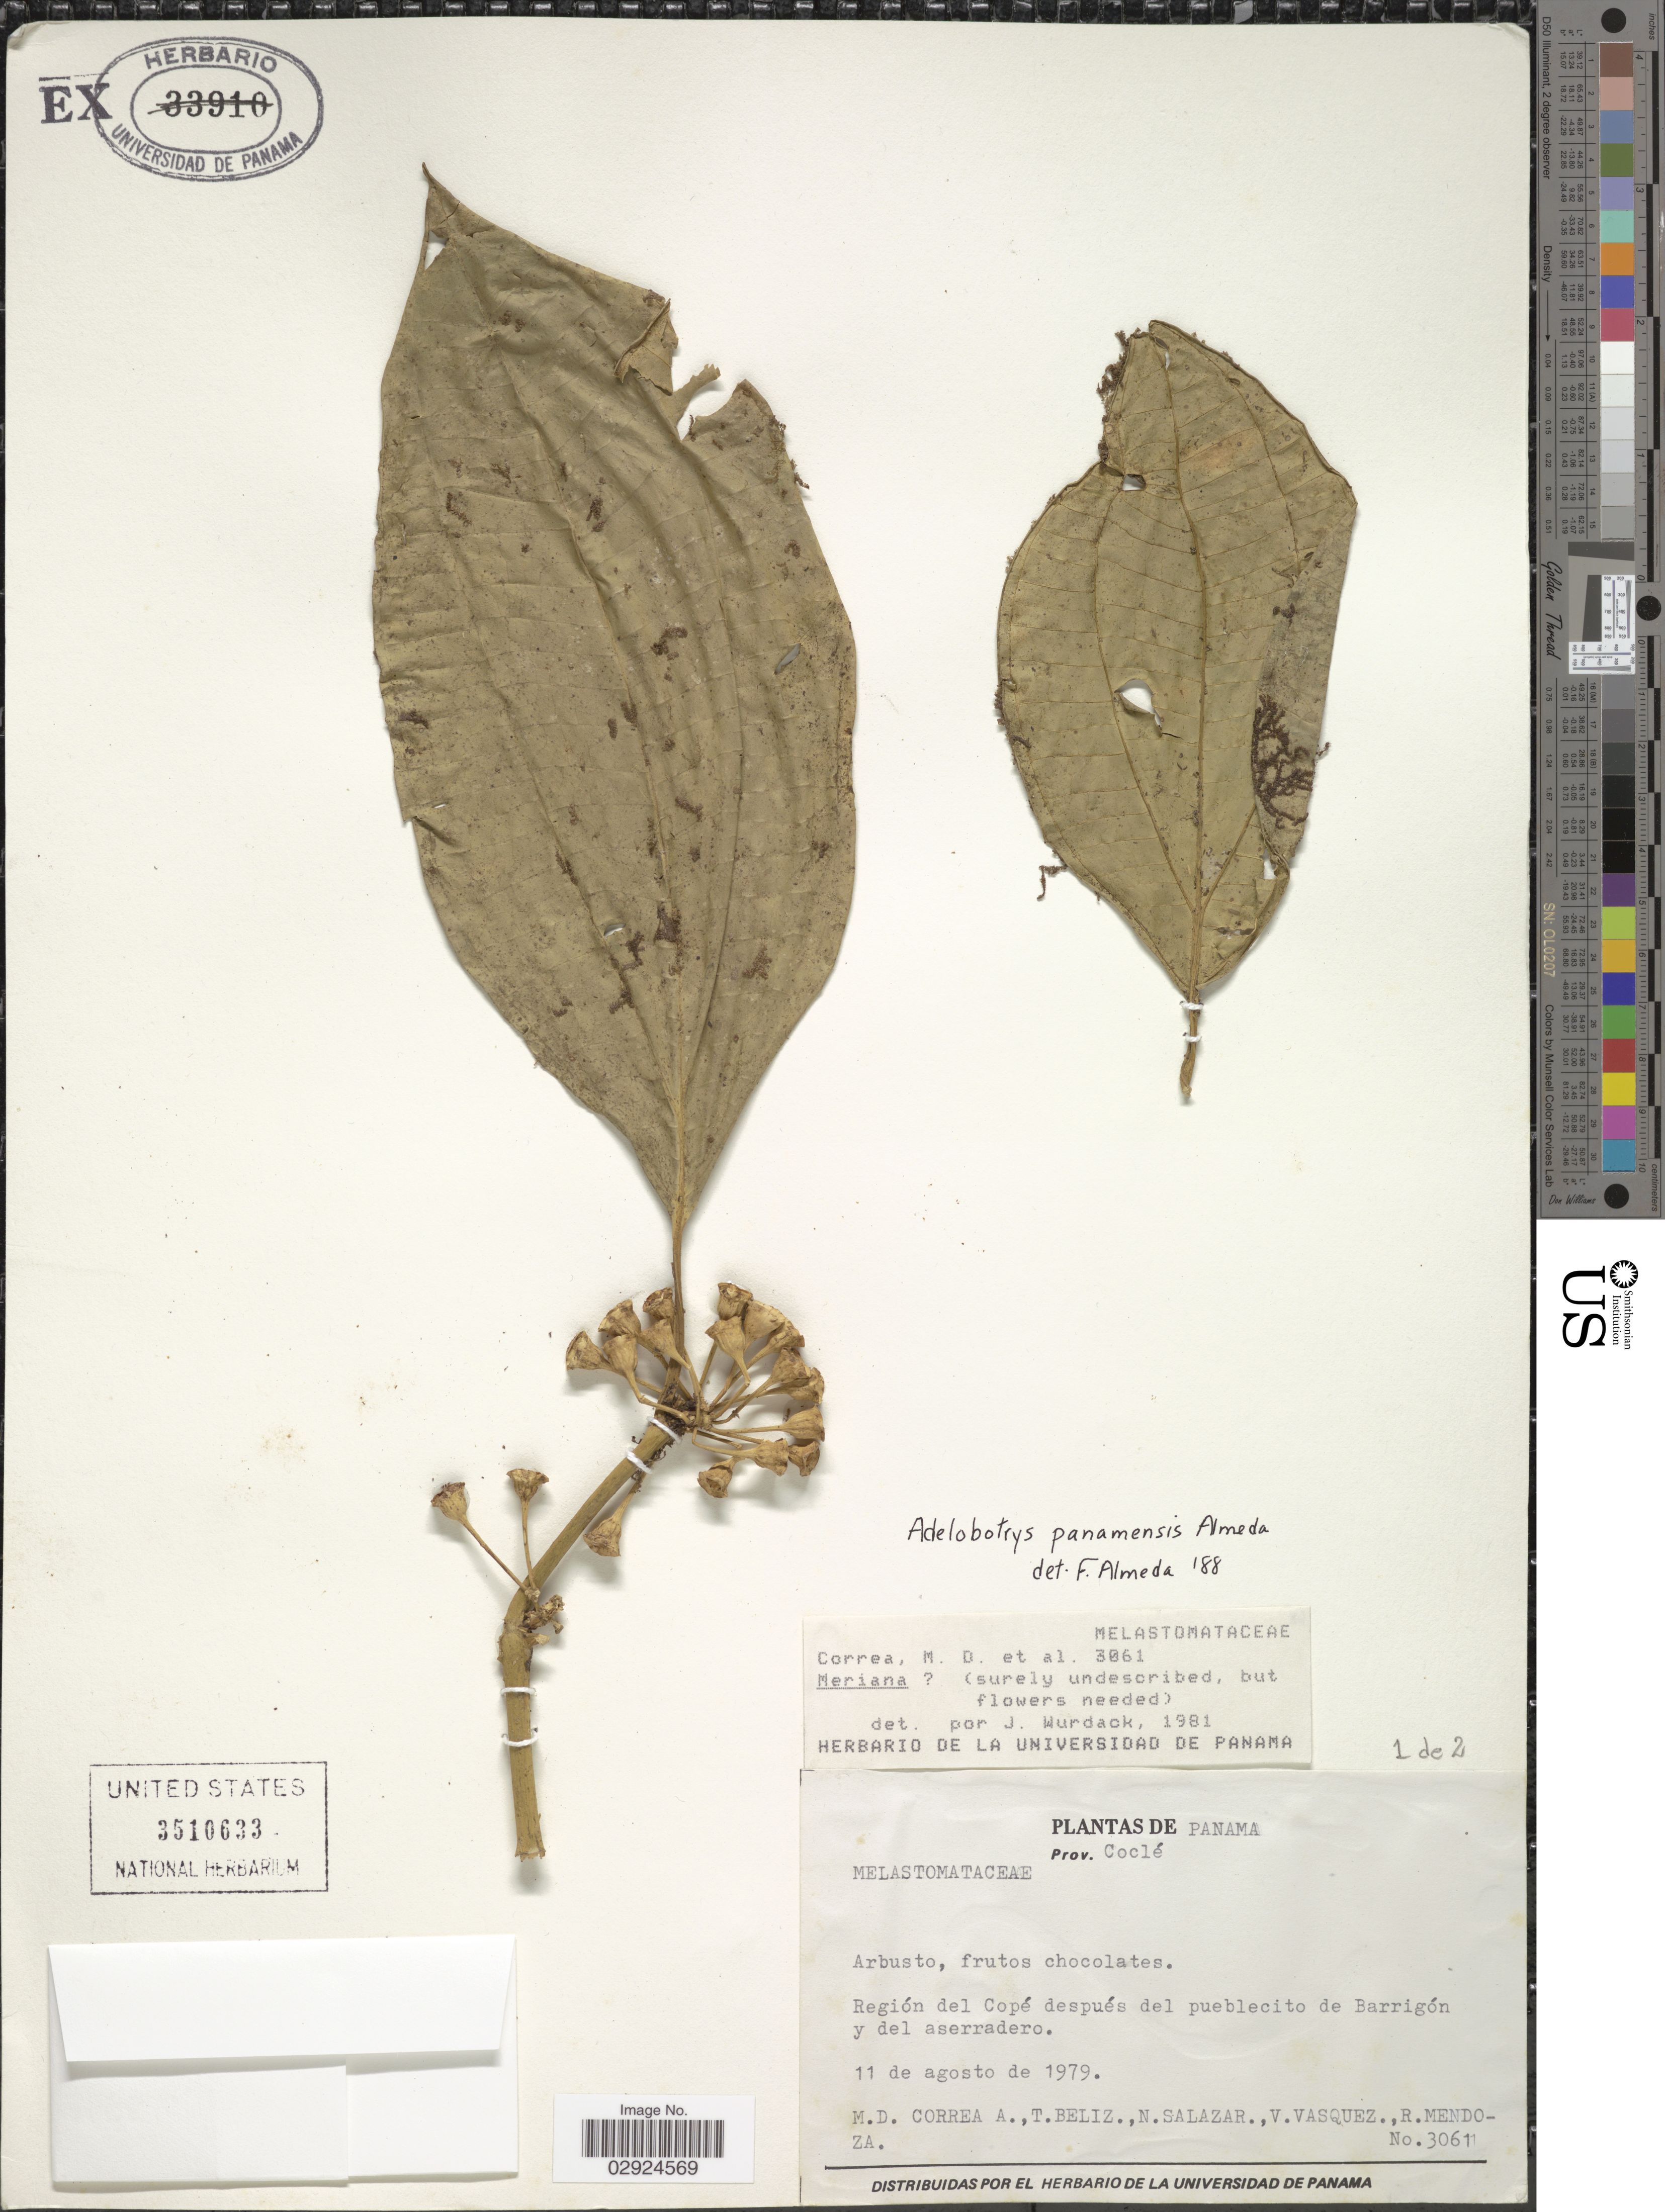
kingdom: Plantae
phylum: Tracheophyta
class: Magnoliopsida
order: Myrtales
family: Melastomataceae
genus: Adelobotrys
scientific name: Adelobotrys panamensis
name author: Almeda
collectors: M. D. Corrêa-A., T. Béliz, N. Salazar, V. Vasquez & R. Mendoza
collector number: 3061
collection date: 1979-08-11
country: Panama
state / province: Coclé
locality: Prov. Coclé. Región del Copé después del pueblecito de Barrigón y del aserradero.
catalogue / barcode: US 3510633